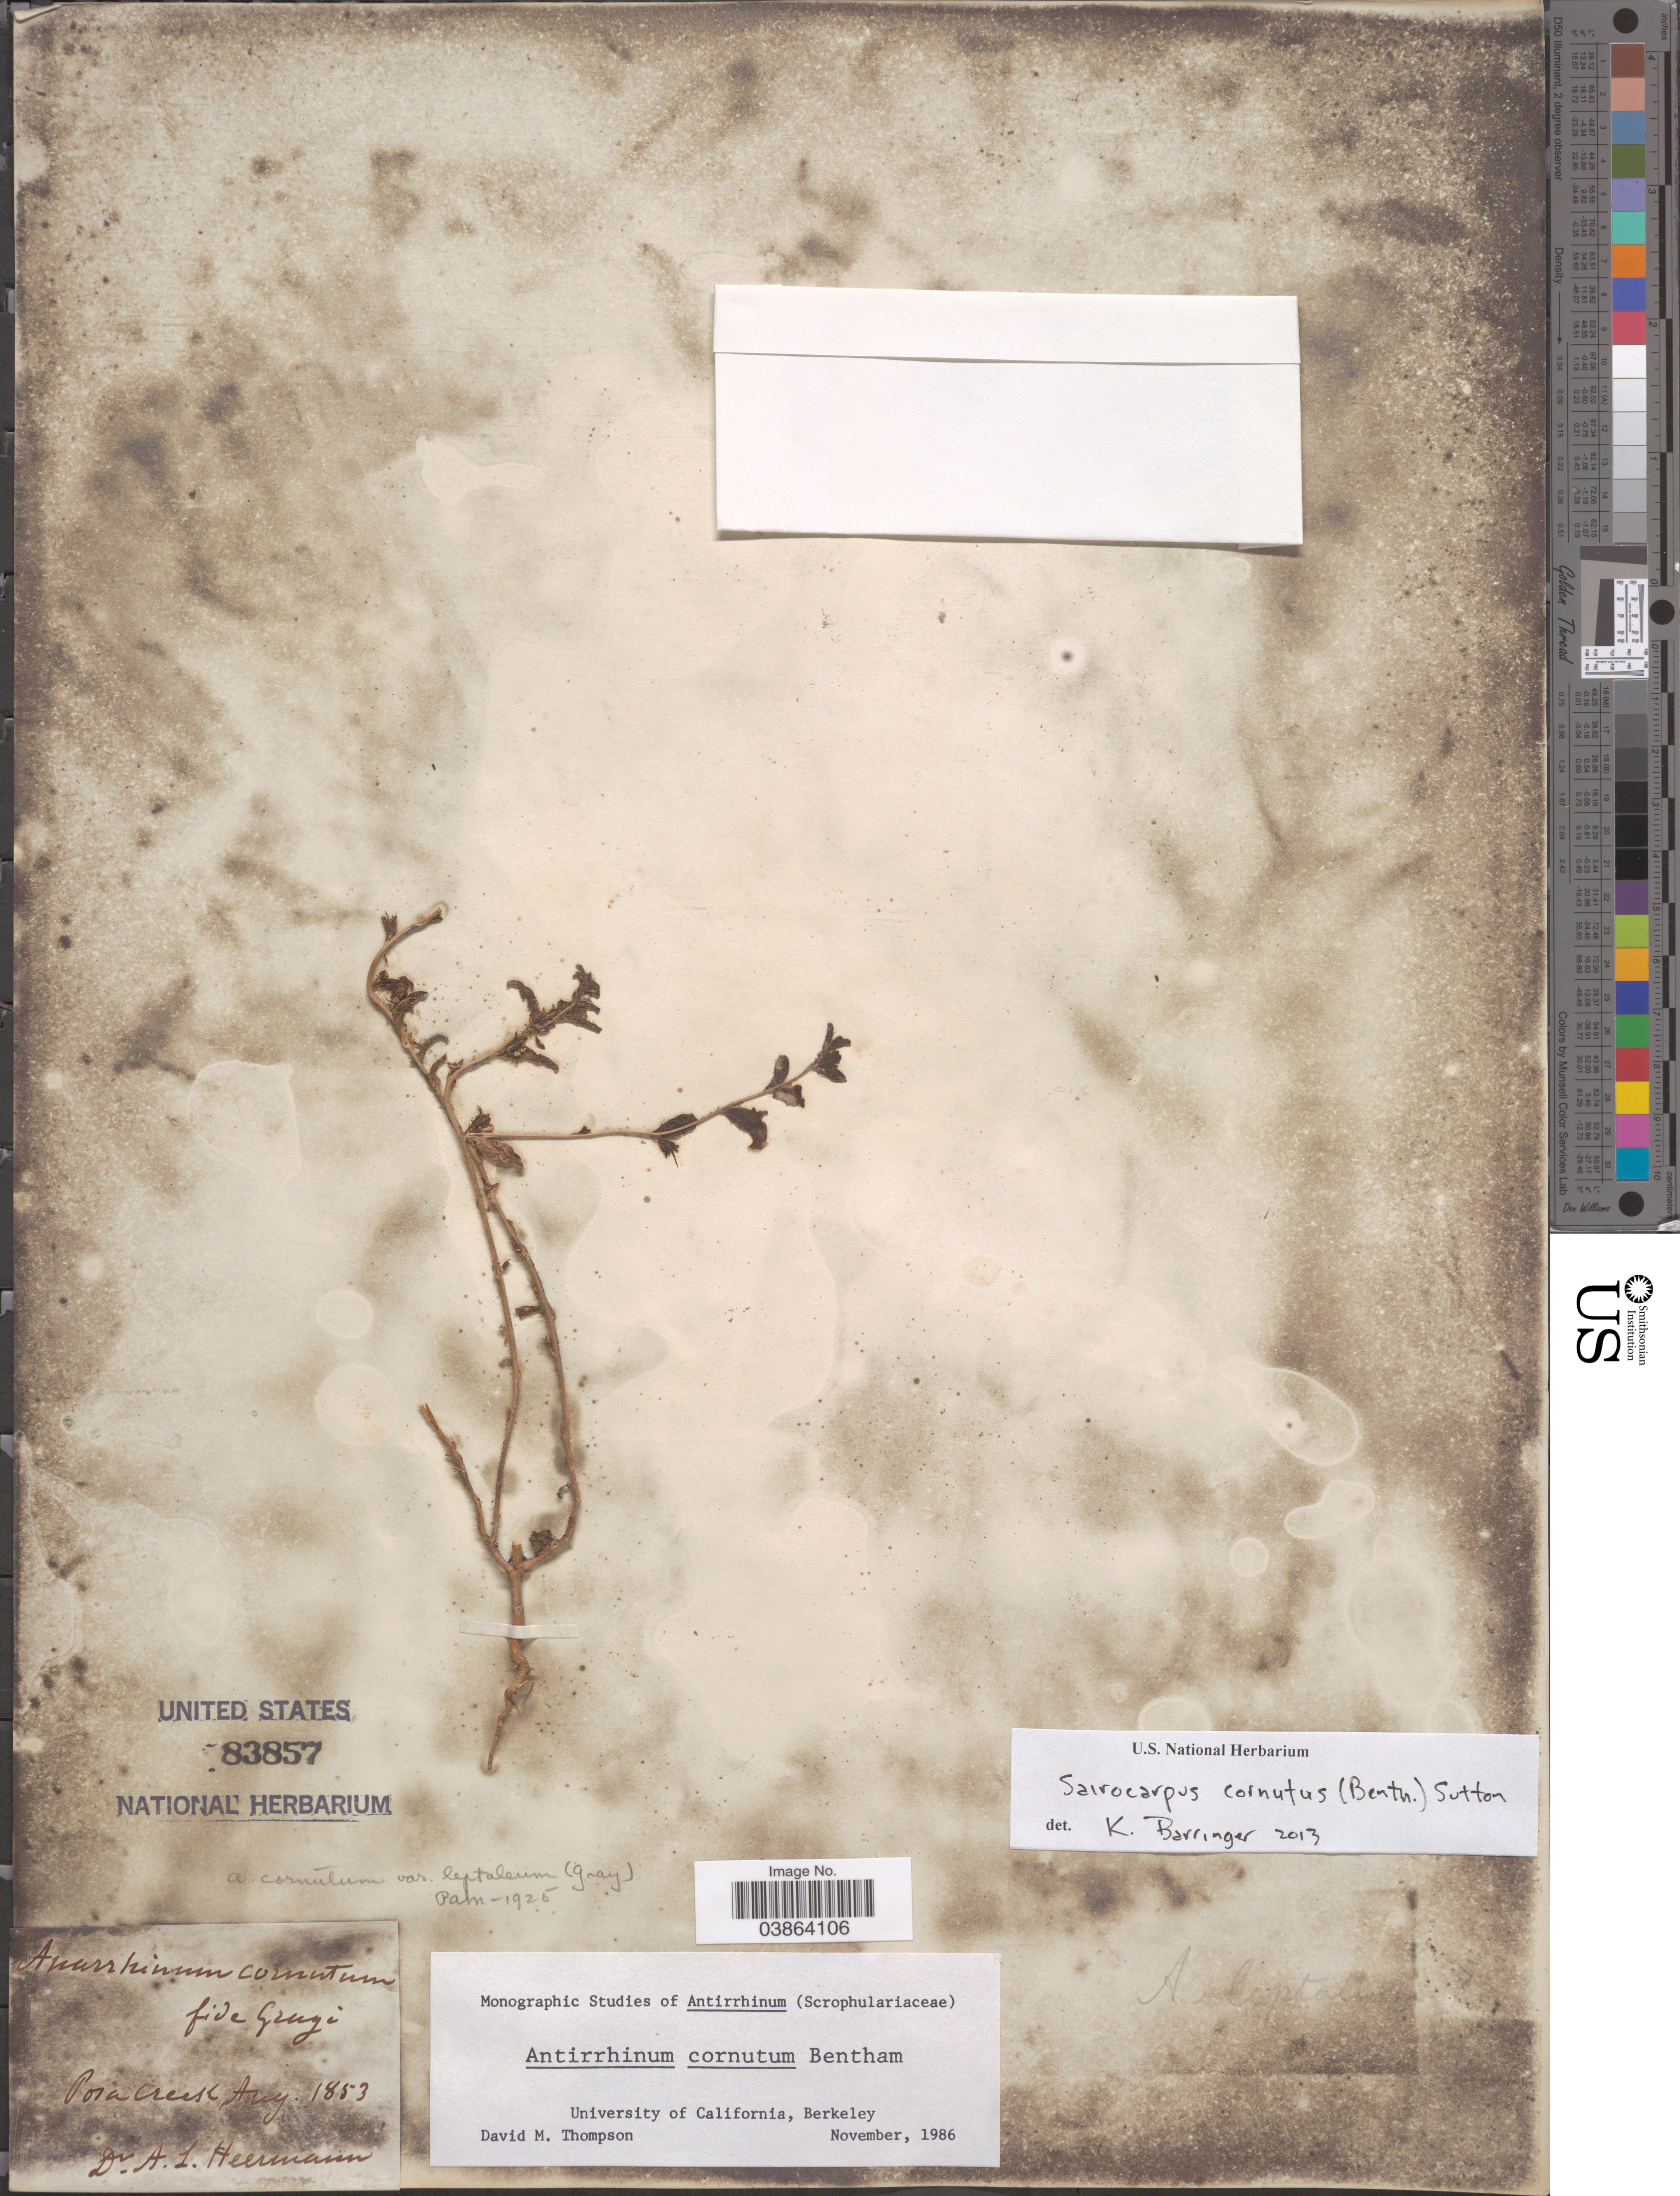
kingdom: Plantae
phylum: Tracheophyta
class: Magnoliopsida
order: Lamiales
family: Plantaginaceae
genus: Sairocarpus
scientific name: Sairocarpus cornutus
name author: (Benth.) D.A. Sutton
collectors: A. Heermann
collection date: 1853-08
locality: Posa Creek.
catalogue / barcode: US 83857